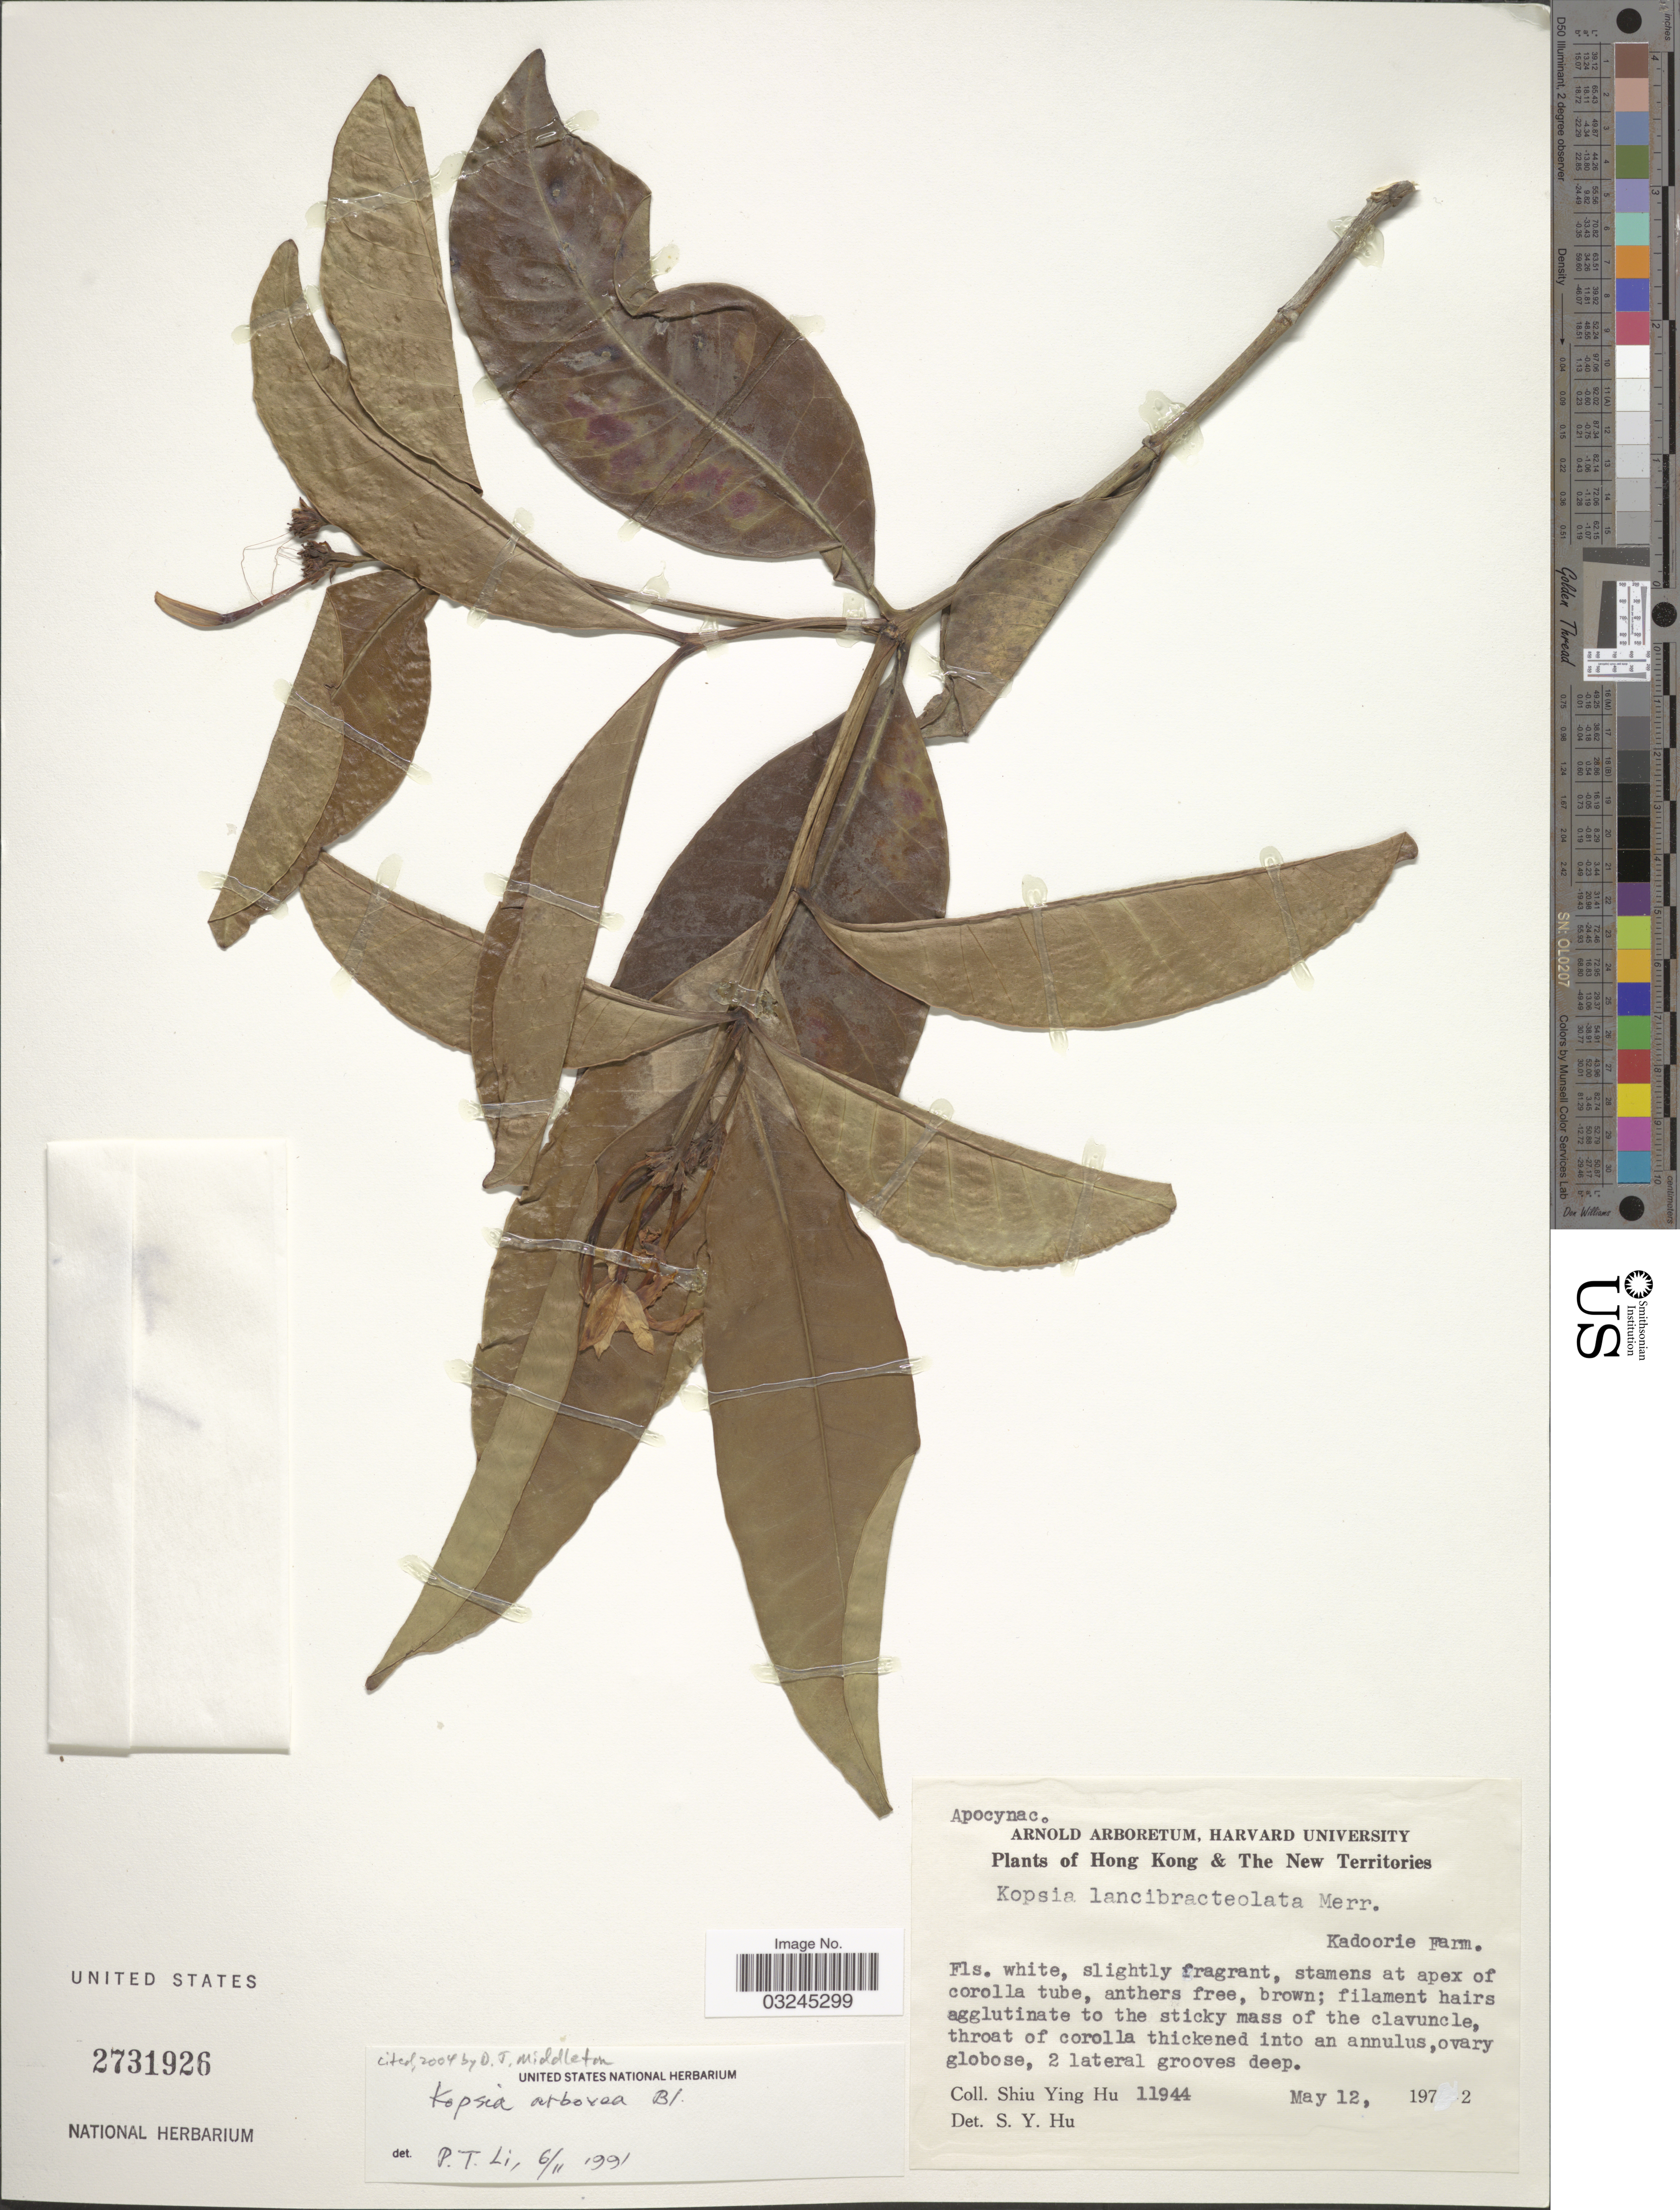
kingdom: Plantae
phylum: Tracheophyta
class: Magnoliopsida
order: Gentianales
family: Apocynaceae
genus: Kopsia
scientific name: Kopsia arborea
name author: Blume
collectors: S. Y. Hu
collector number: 11944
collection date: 1972-05-12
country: China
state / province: Hong Kong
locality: The New Territories. Kadorie Farm.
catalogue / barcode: US 2731926